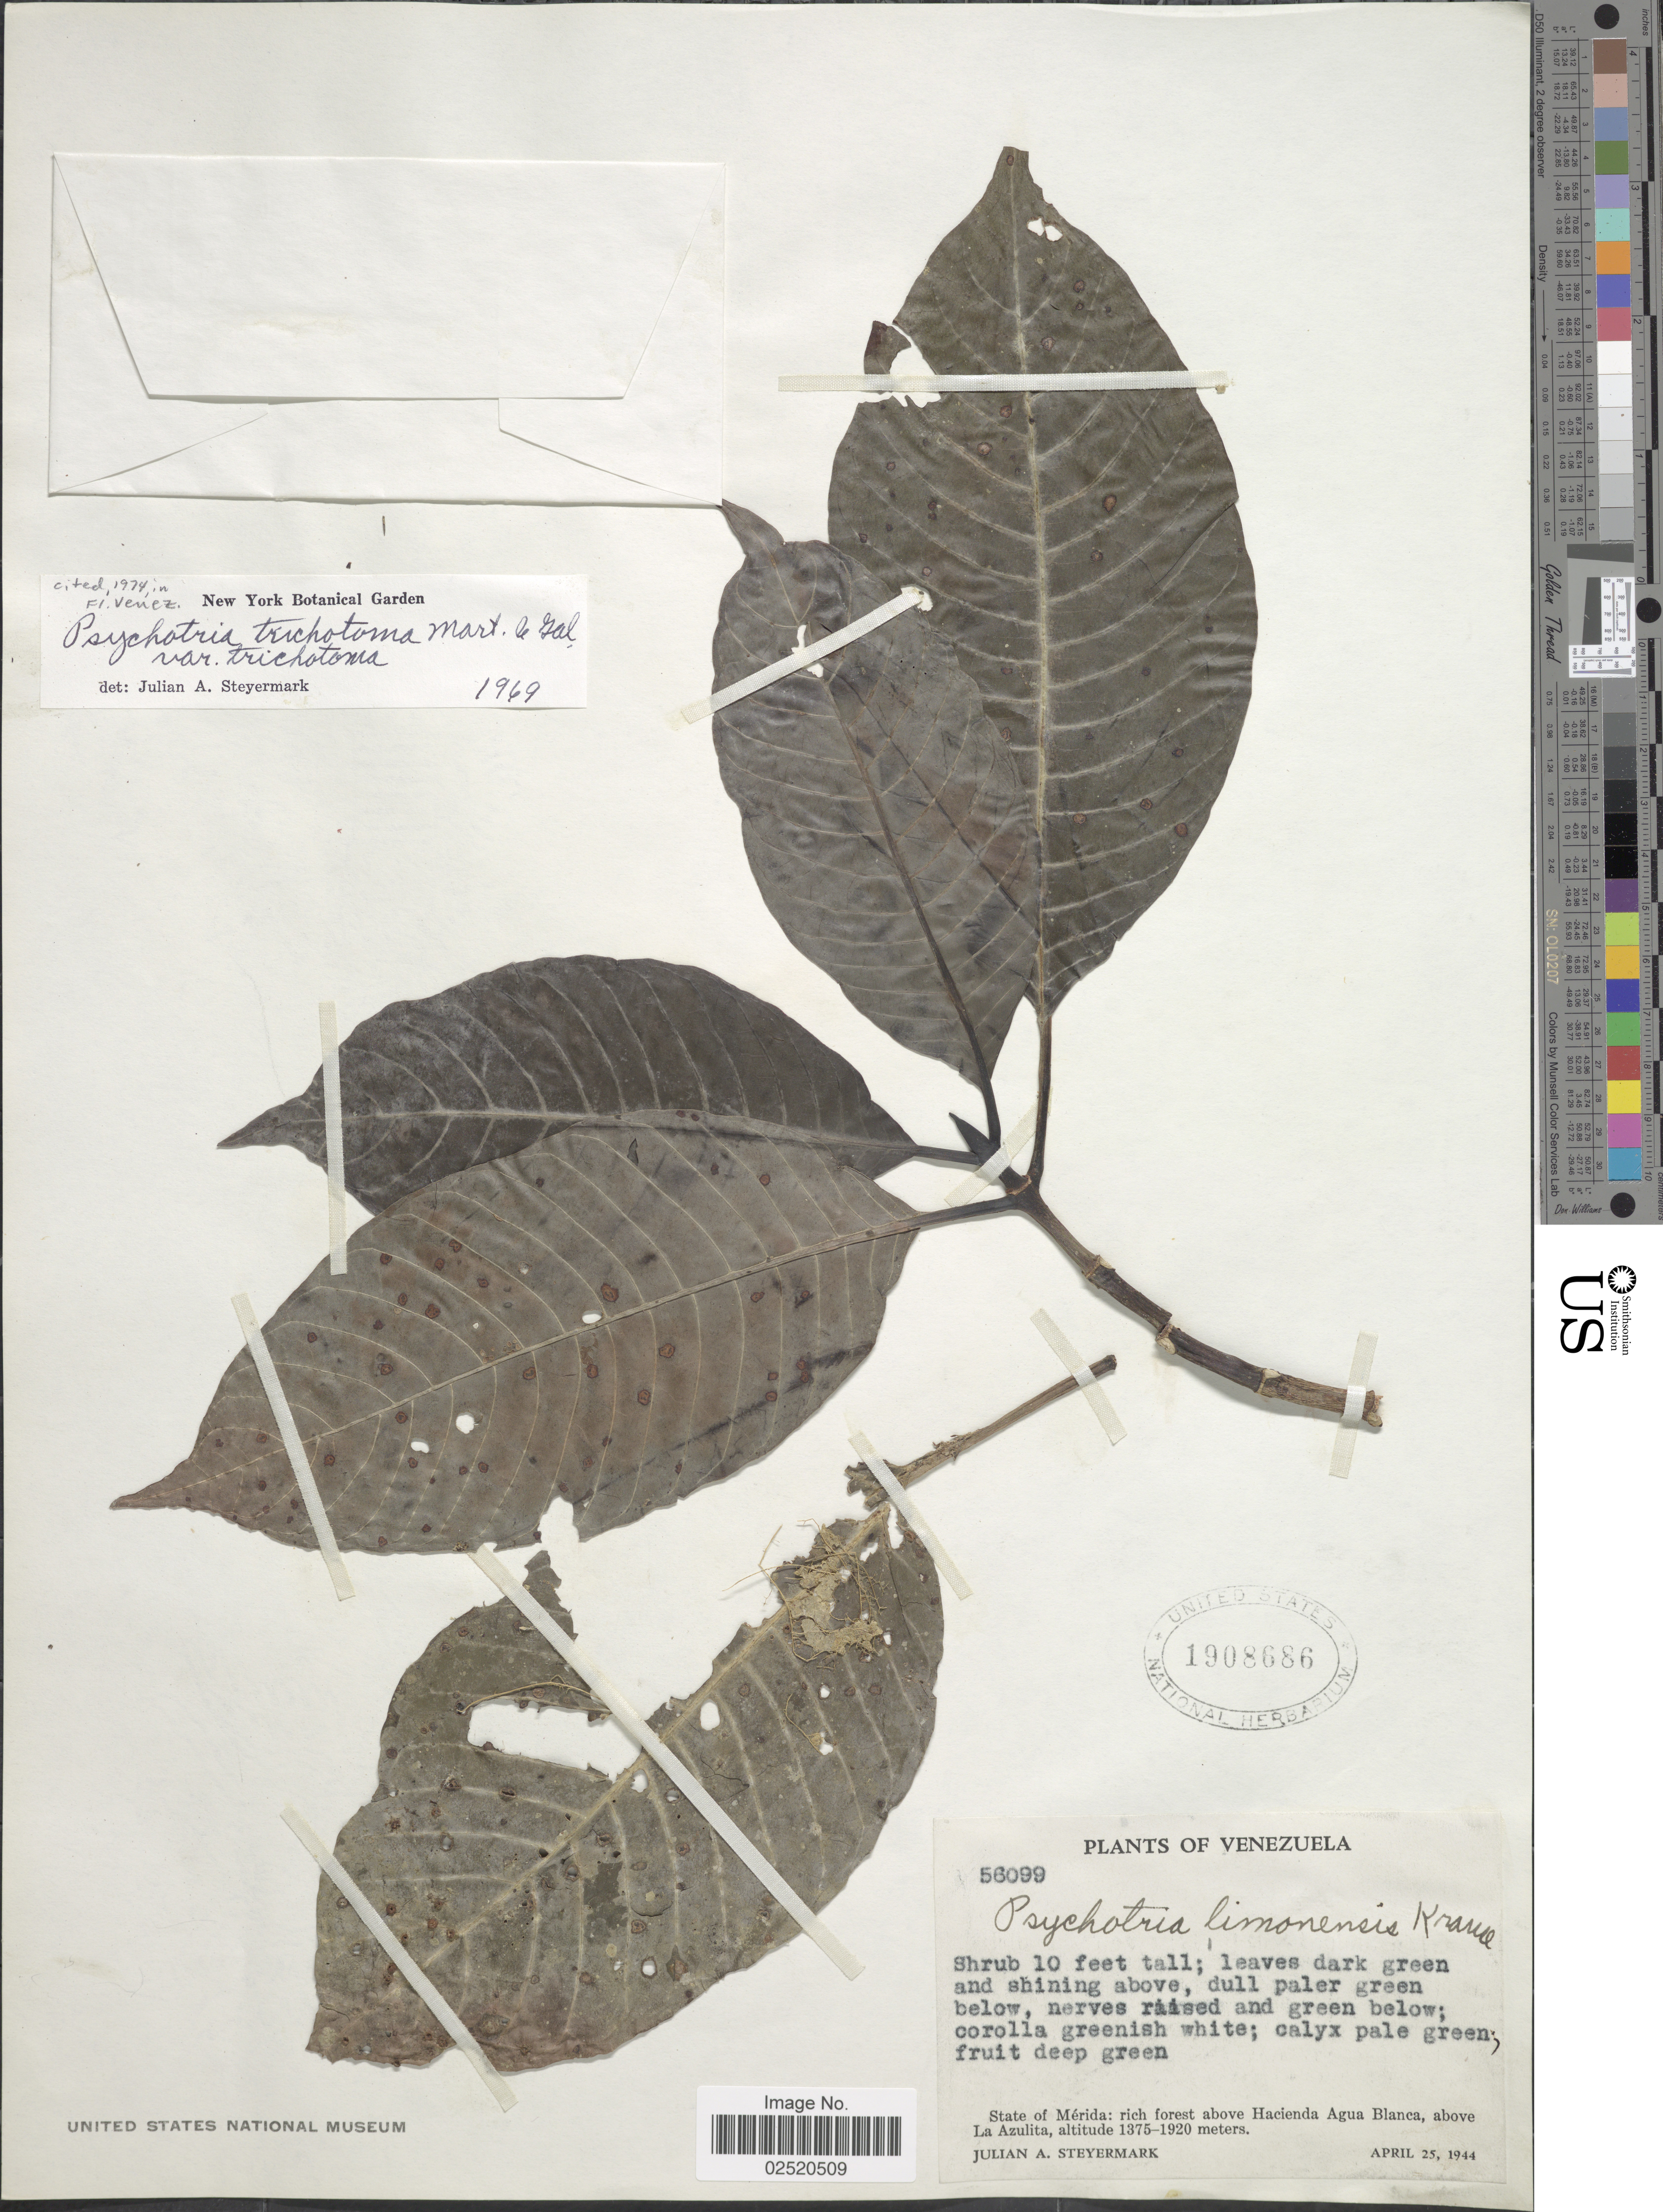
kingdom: Plantae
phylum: Tracheophyta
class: Magnoliopsida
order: Gentianales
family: Rubiaceae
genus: Psychotria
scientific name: Psychotria trichotoma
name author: M. Martens & Galeotti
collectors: J. Steyermark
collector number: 56099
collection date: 1944-04-25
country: Venezuela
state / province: Mérida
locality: Above Hacienda Agua Blanca, above La Azulita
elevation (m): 1375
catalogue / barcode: US 1908686